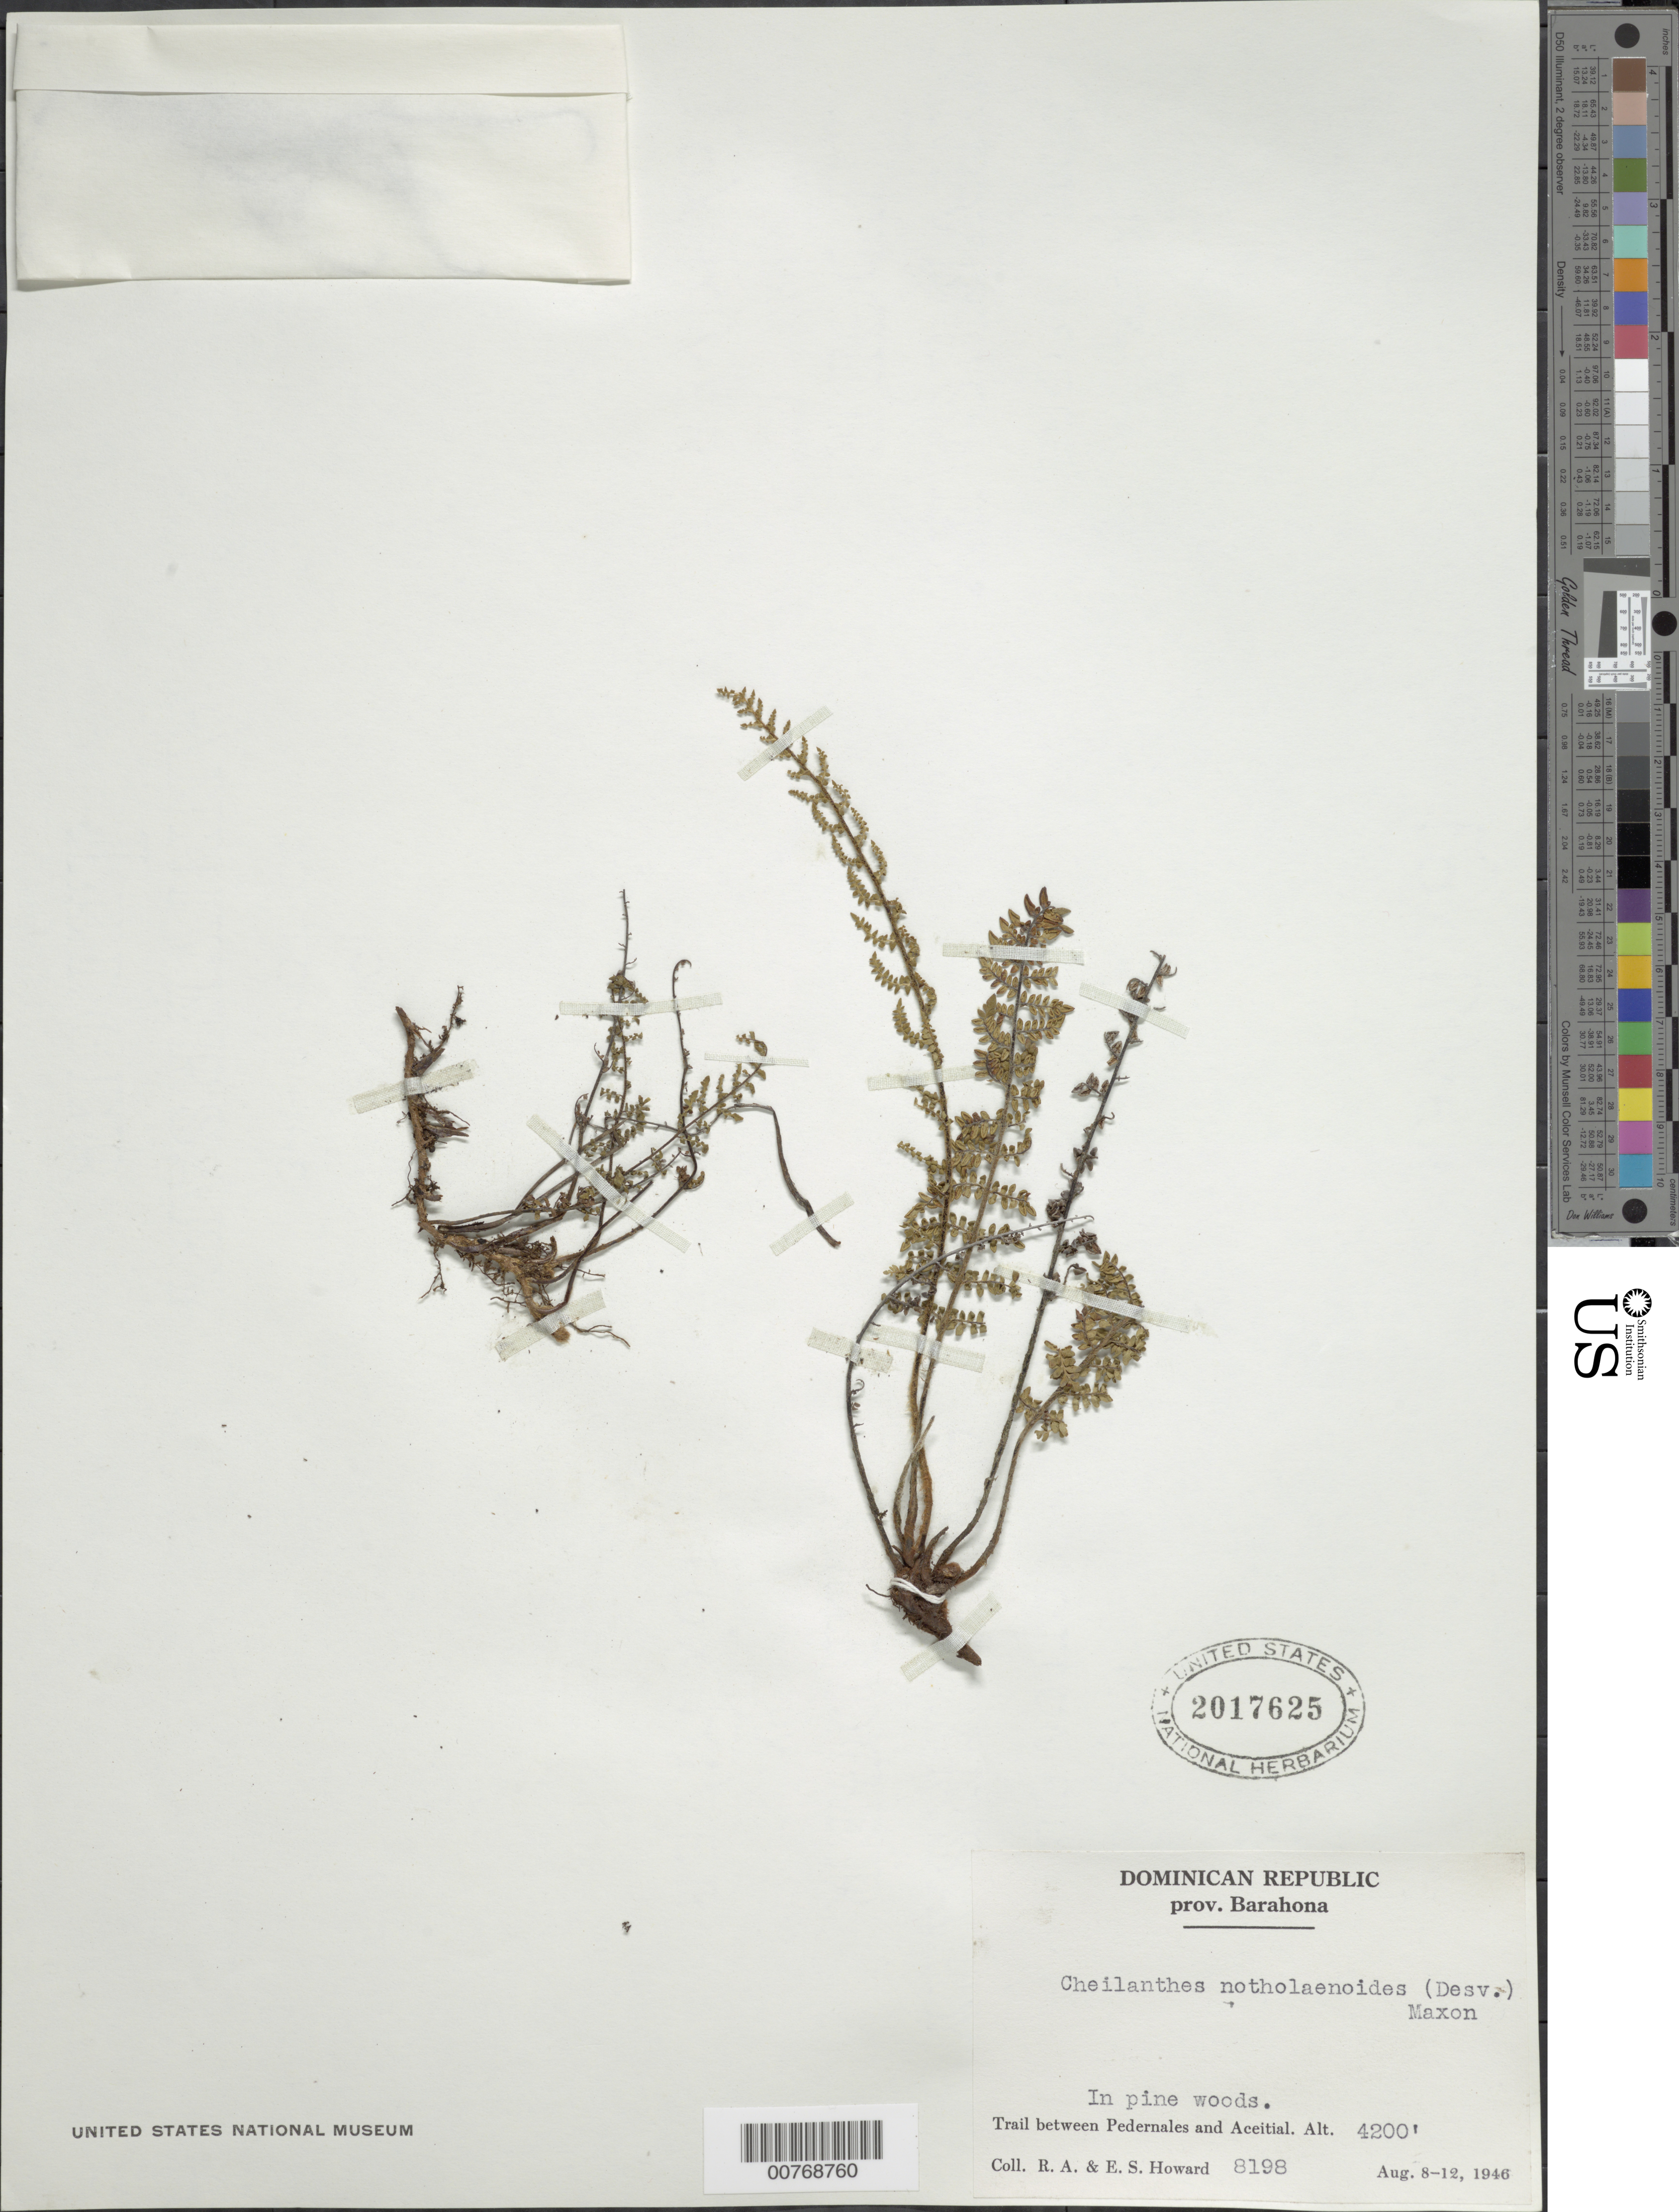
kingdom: Plantae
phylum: Tracheophyta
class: Polypodiopsida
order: Polypodiales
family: Pteridaceae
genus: Myriopteris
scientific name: Myriopteris notholaenoides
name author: (Desv.) Grusz & Windham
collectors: R. A. Howard & E. S. Howard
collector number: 8198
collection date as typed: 08 Aug 1946 to 12 Aug 1946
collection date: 1946-08-08/1946-08-12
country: Dominican Republic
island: Hispaniola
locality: Provincia Barahona, trail between Pedernales and Aceital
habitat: In pine woods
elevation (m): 1280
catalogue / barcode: US 2017625